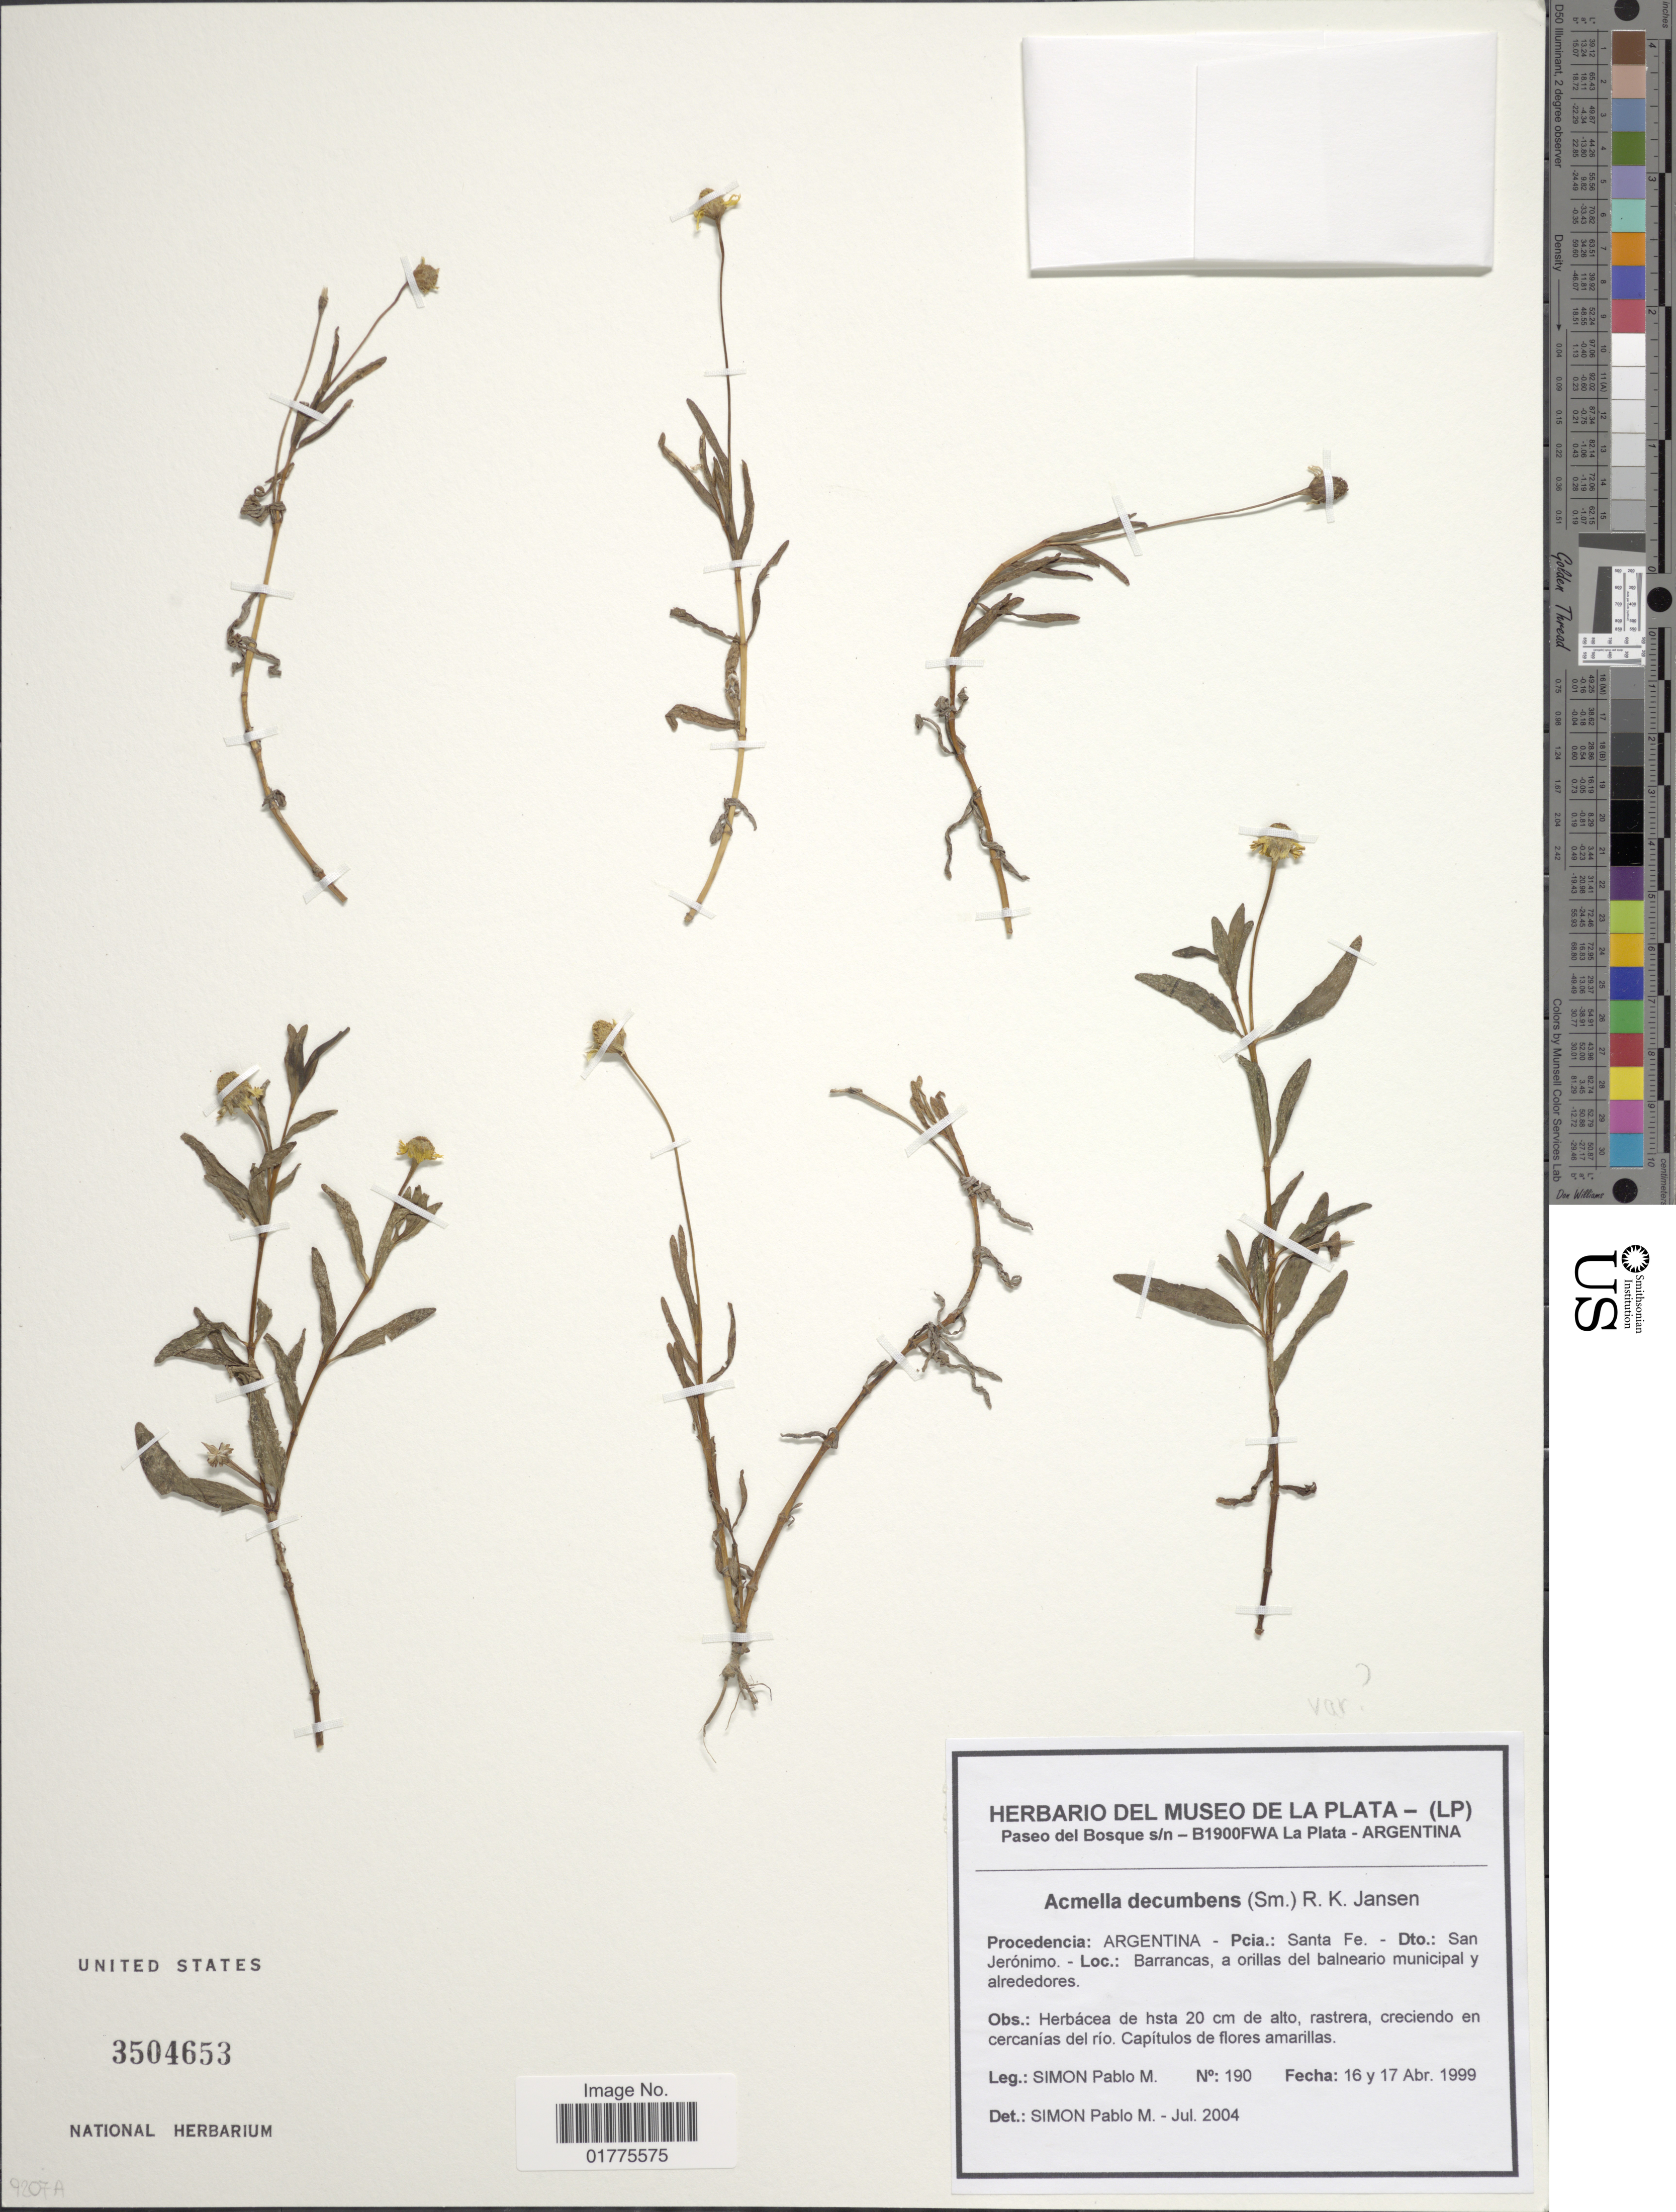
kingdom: Plantae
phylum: Tracheophyta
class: Magnoliopsida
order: Asterales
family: Asteraceae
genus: Acmella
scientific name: Acmella decumbens var. decumbens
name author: (Sm.) R.K. Jansen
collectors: P. M. Simón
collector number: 190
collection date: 1999-04-16/1999-04-17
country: Argentina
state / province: Santa Fe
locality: Dto.: San Jeronimo. - Loc.: Barrancas, a orillas del balneario municipal y alrededores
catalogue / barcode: US 3504653